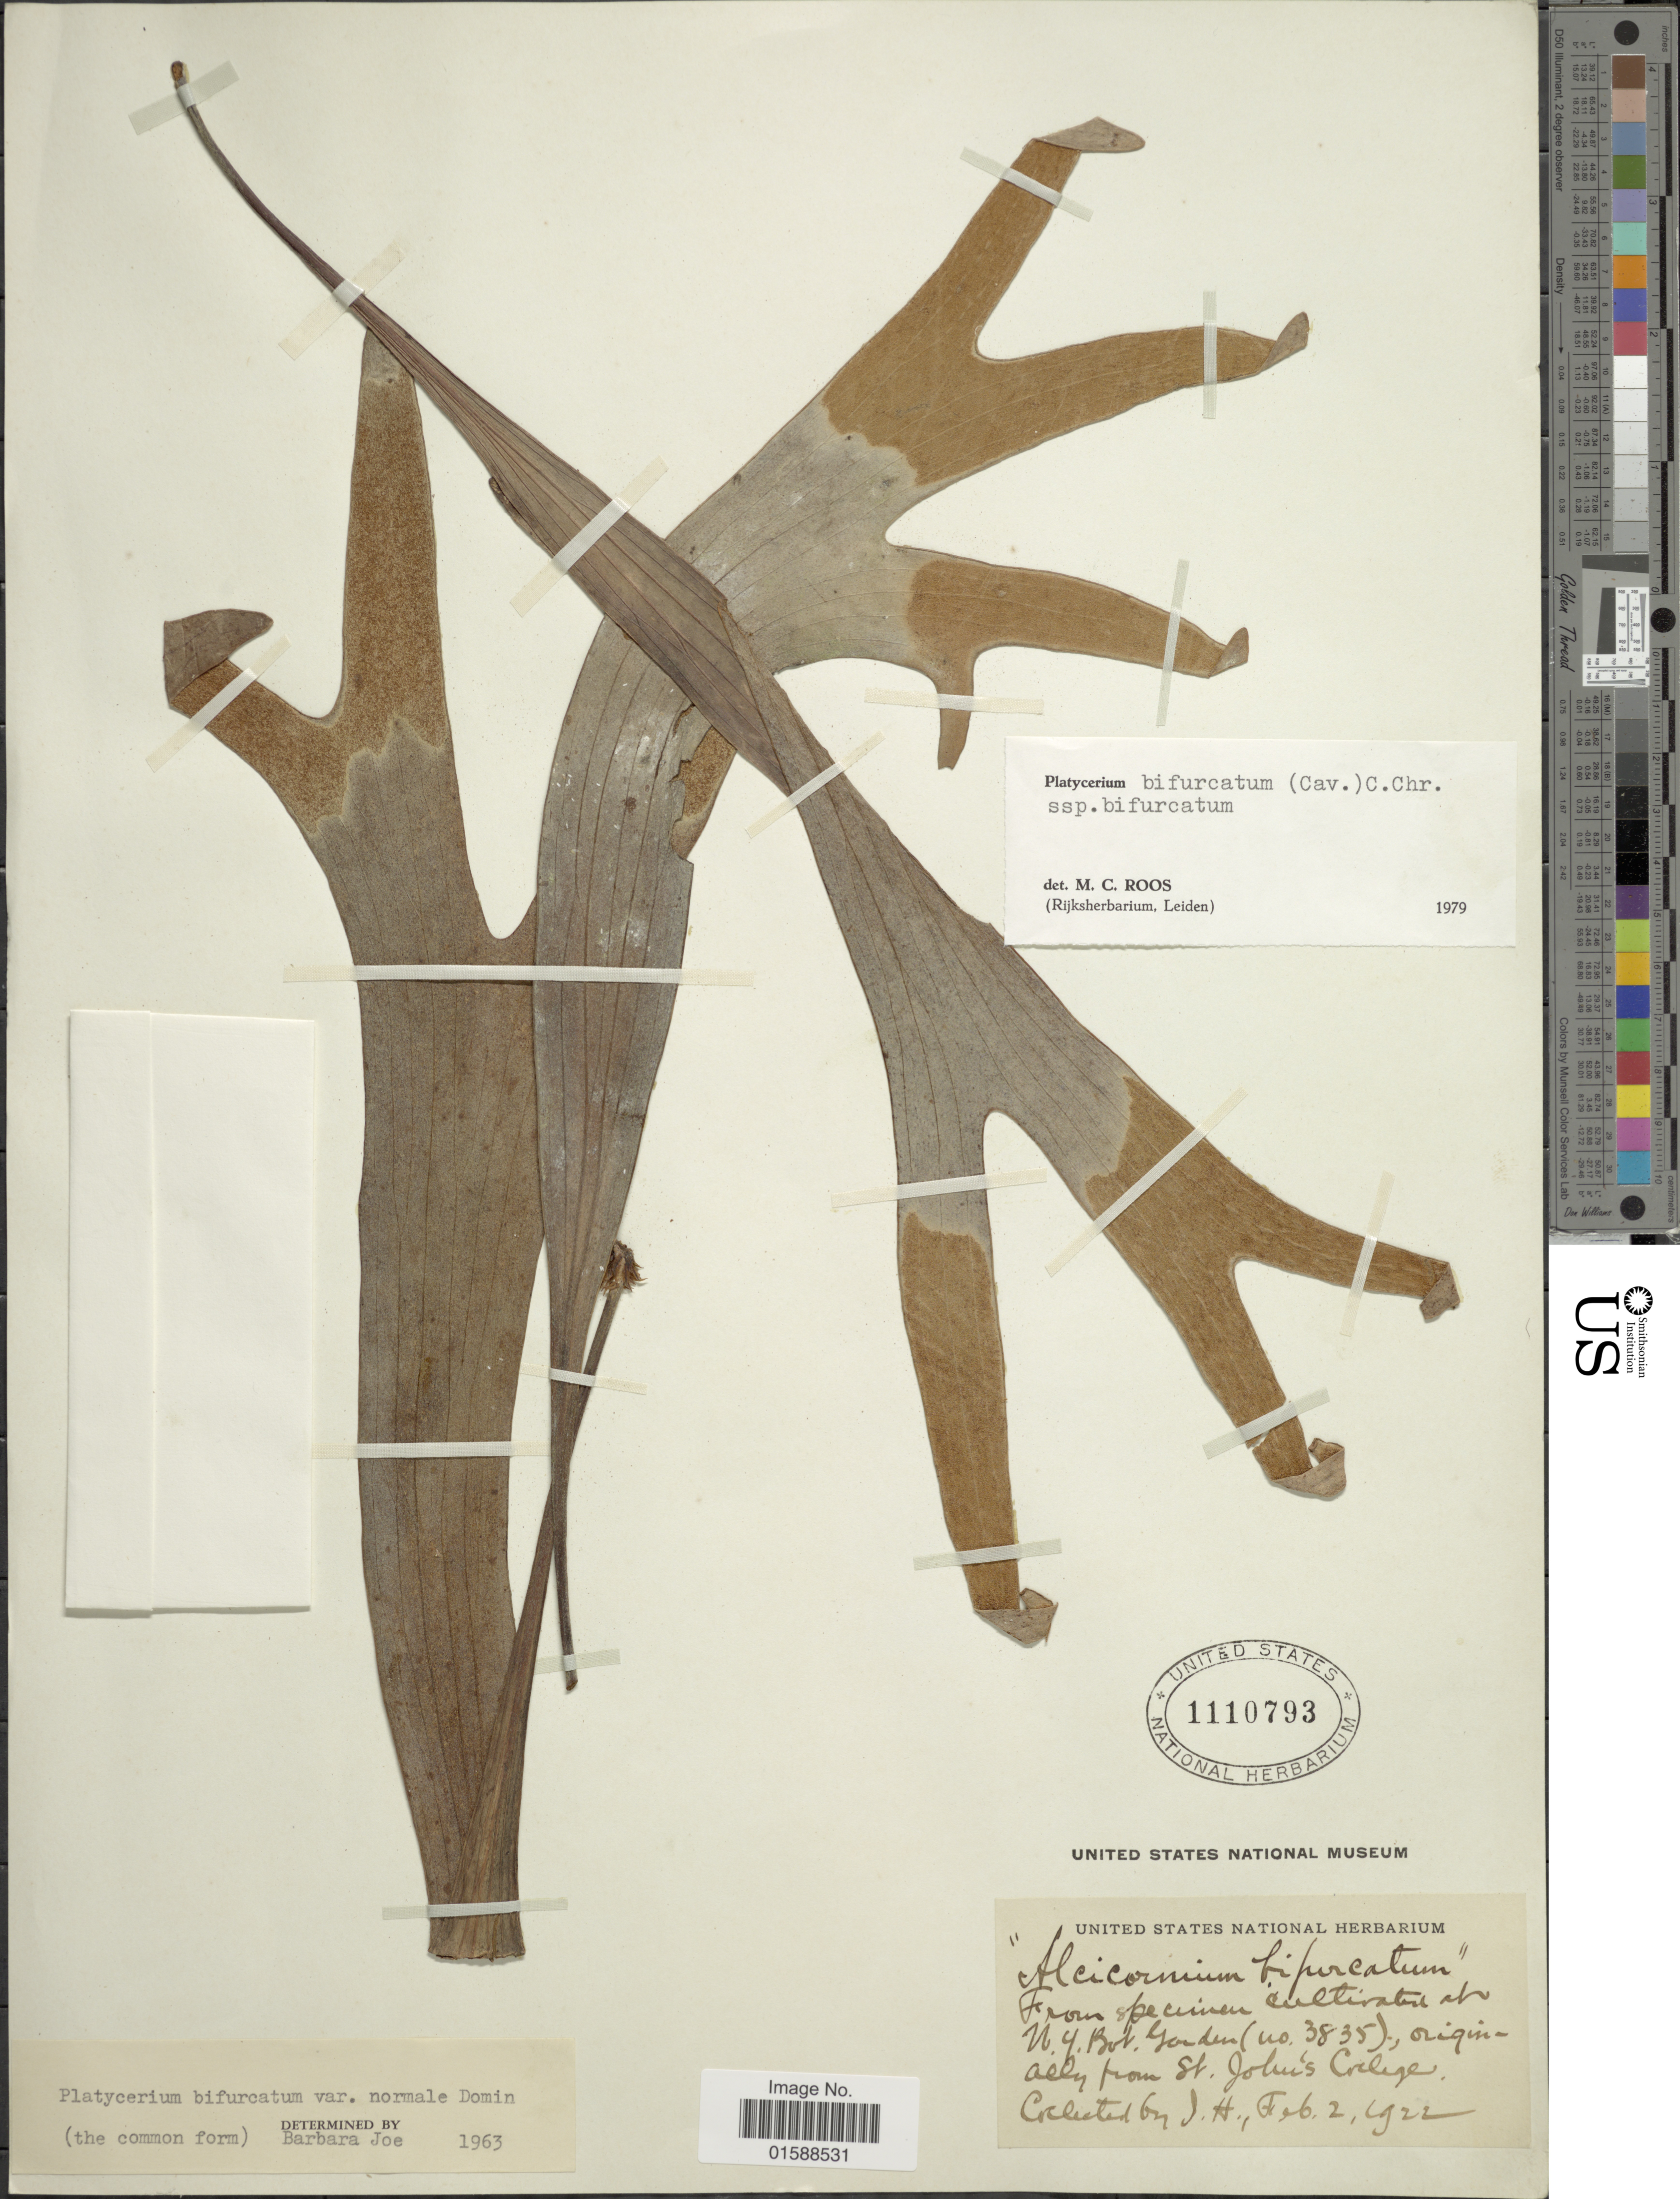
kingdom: Plantae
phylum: Tracheophyta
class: Polypodiopsida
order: Polypodiales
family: Polypodiaceae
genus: Platycerium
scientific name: Platycerium bifurcatum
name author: (Cav.) C. Chr.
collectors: J. H.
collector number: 3835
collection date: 1922-02-02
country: United States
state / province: New York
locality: N. Y. Bot. Garden, originally from St. John's College [unsure placement]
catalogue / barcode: US 1110793